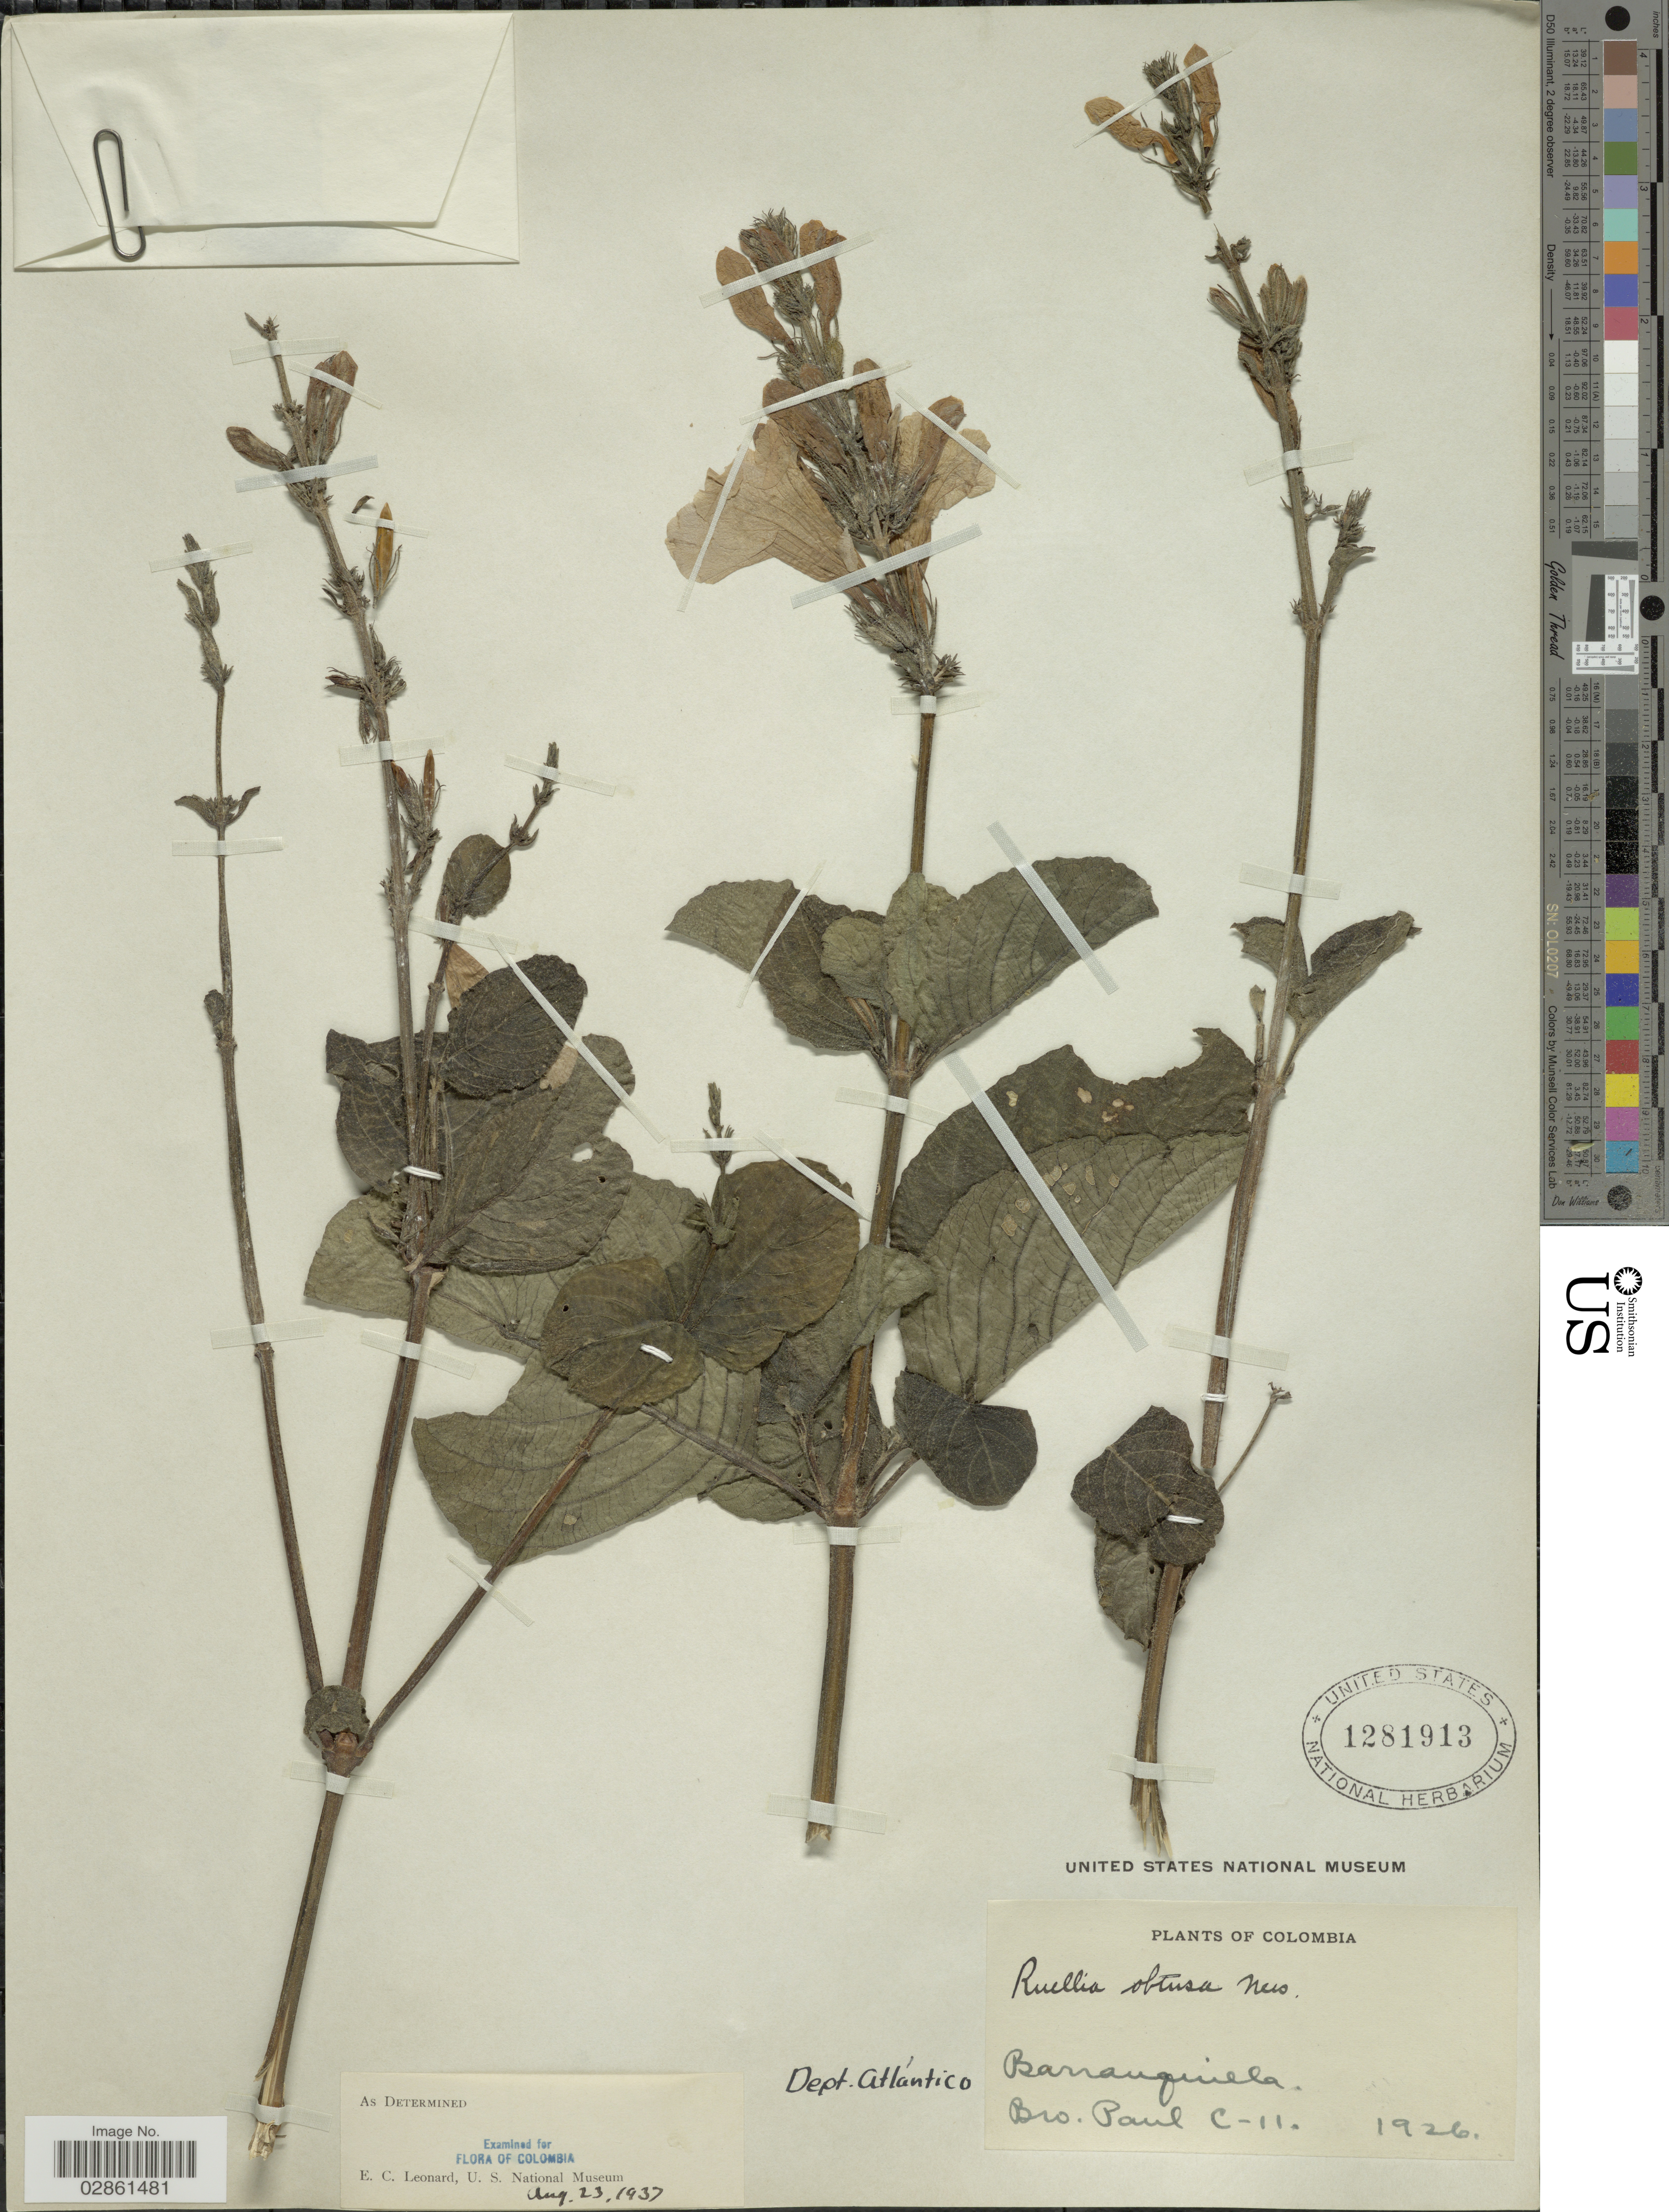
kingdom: Plantae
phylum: Tracheophyta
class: Magnoliopsida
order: Lamiales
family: Acanthaceae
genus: Ruellia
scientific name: Ruellia obtusa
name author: Nees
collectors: B. Paul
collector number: C-11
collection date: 1926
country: Colombia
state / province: Atlántico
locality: Dept. Atlántico. Barranquilla.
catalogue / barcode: US 1281913